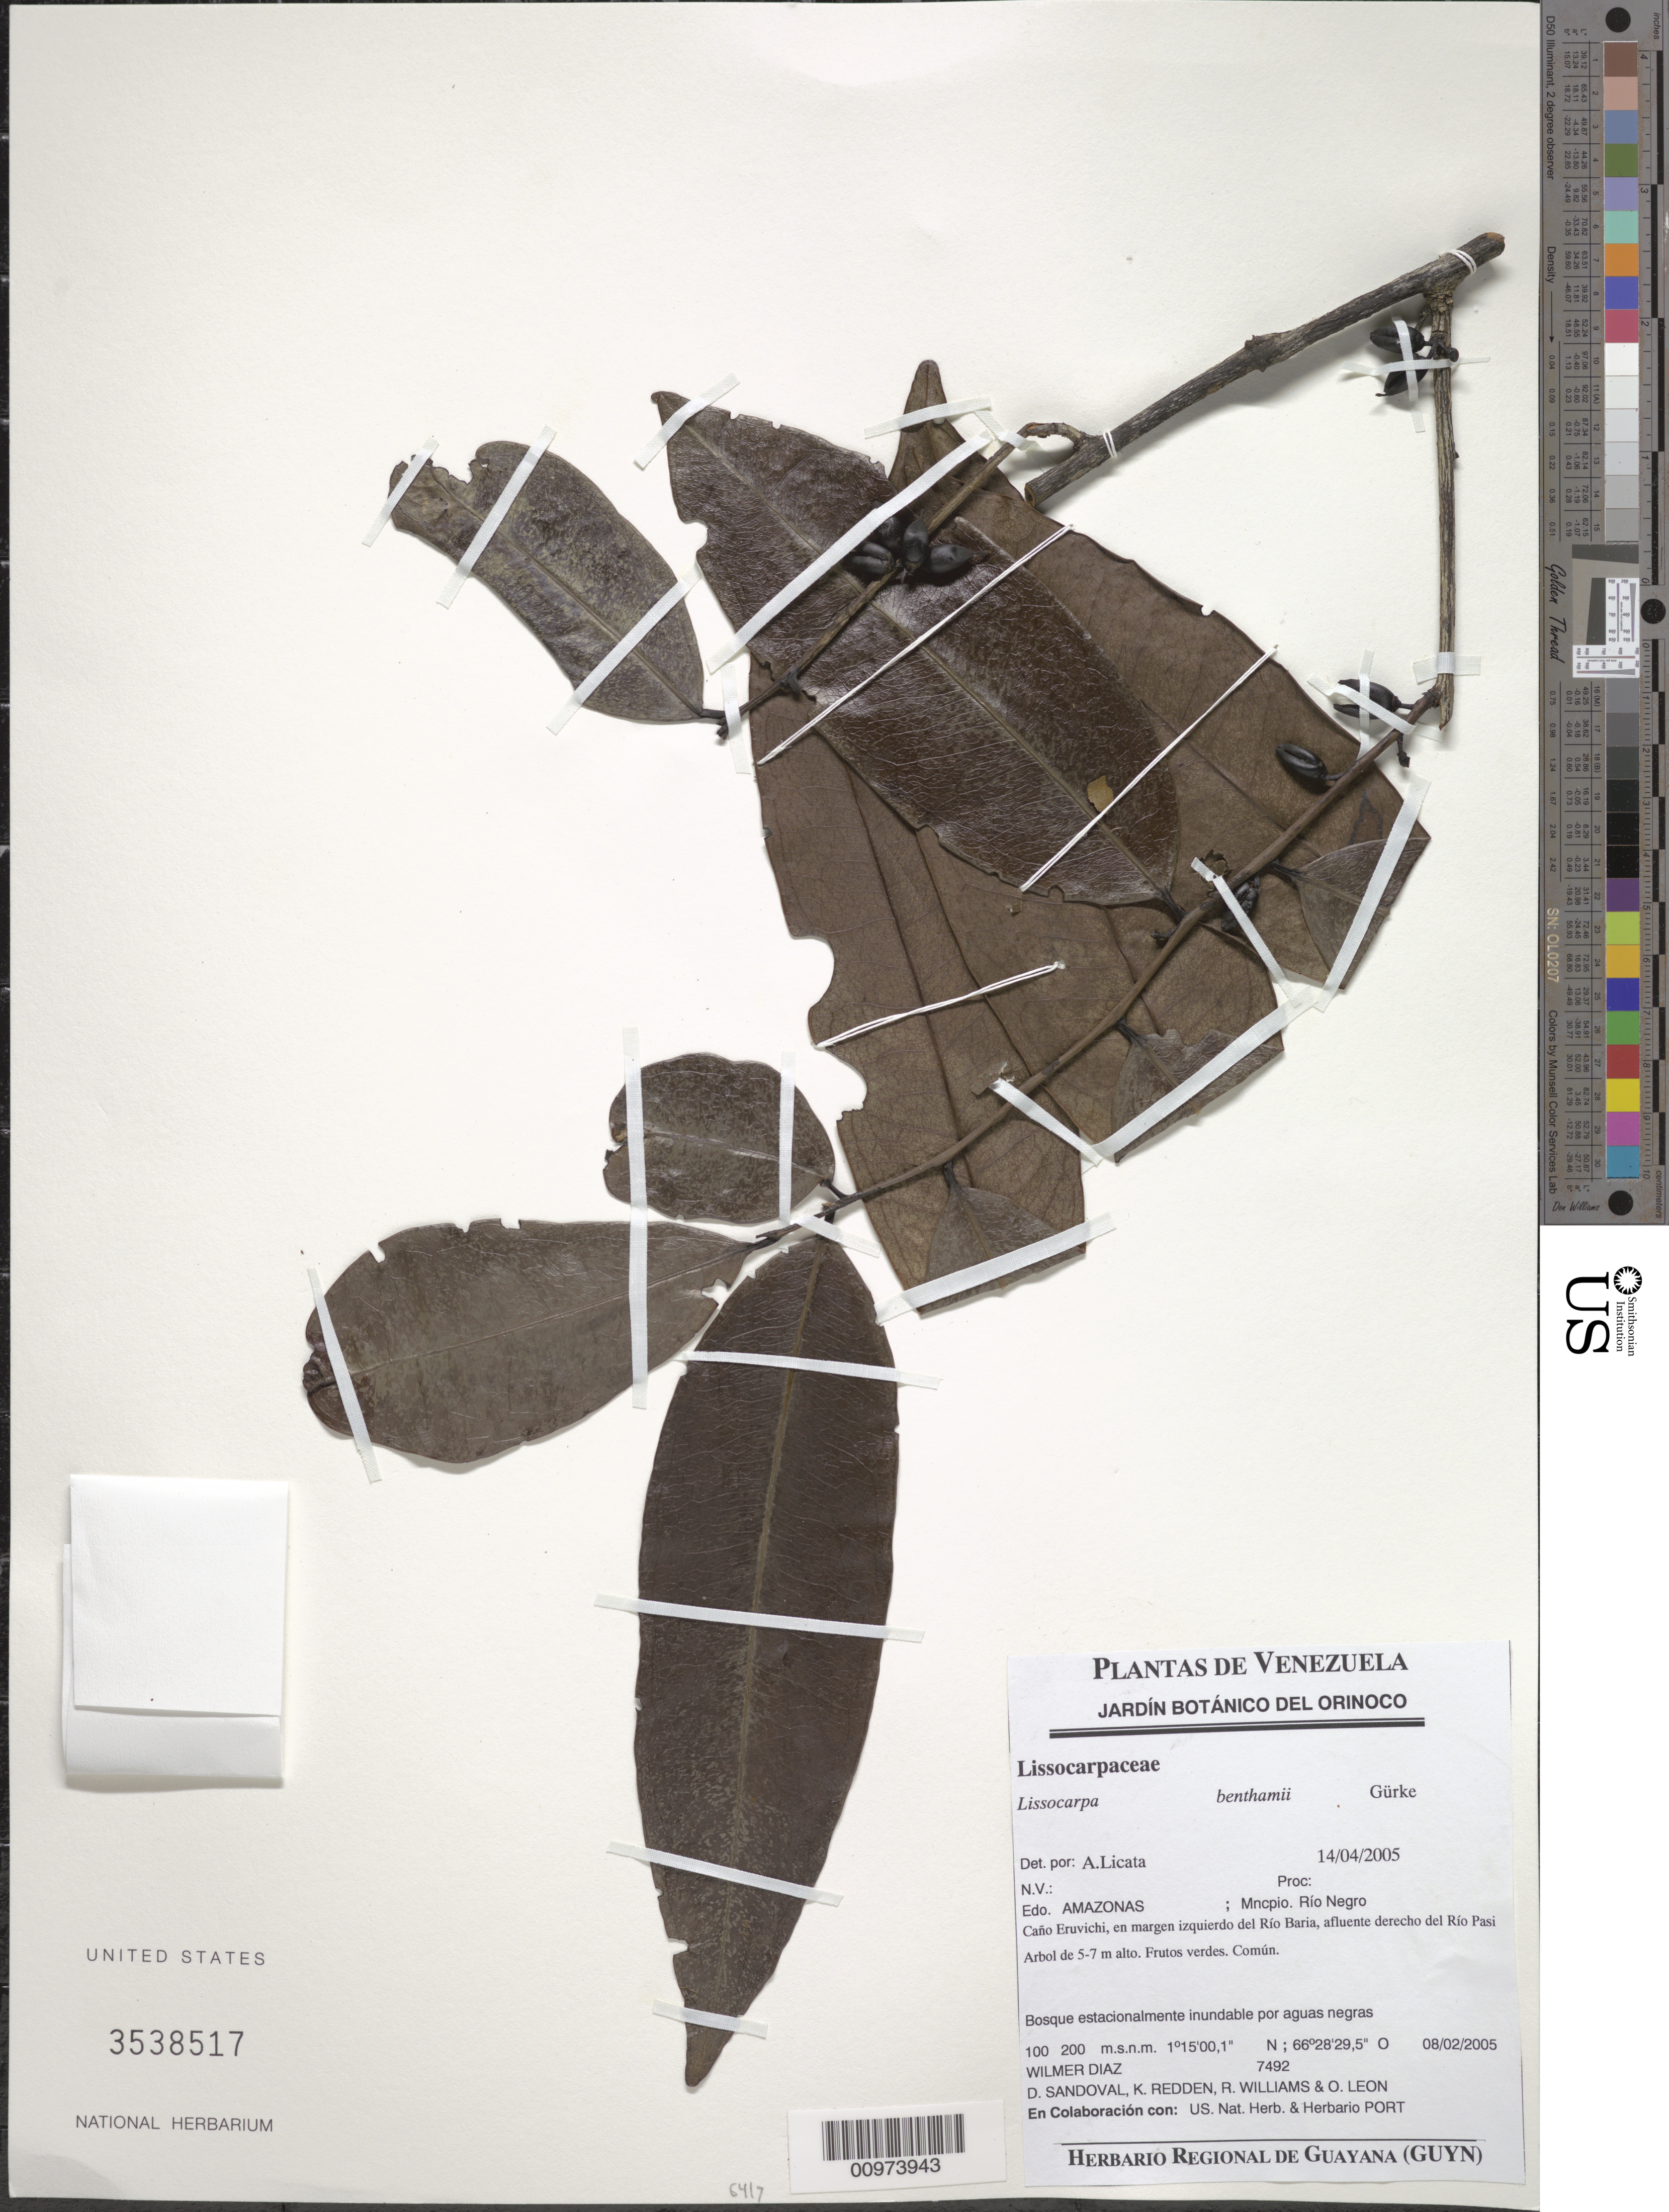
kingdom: Plantae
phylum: Tracheophyta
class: Magnoliopsida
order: Ericales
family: Ebenaceae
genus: Lissocarpa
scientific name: Lissocarpa benthami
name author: Gürke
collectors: W. Díaz P., D. Sandoval, K. M. Redden, R. Williams & O. León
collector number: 7492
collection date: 2005-02-08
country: Venezuela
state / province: Amazonas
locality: Mncpio. Río Negro, Caño Eruvichi, en margen izquierdo del Río Baria, afluente derecho del Río Pasi.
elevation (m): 100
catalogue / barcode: US 3538517